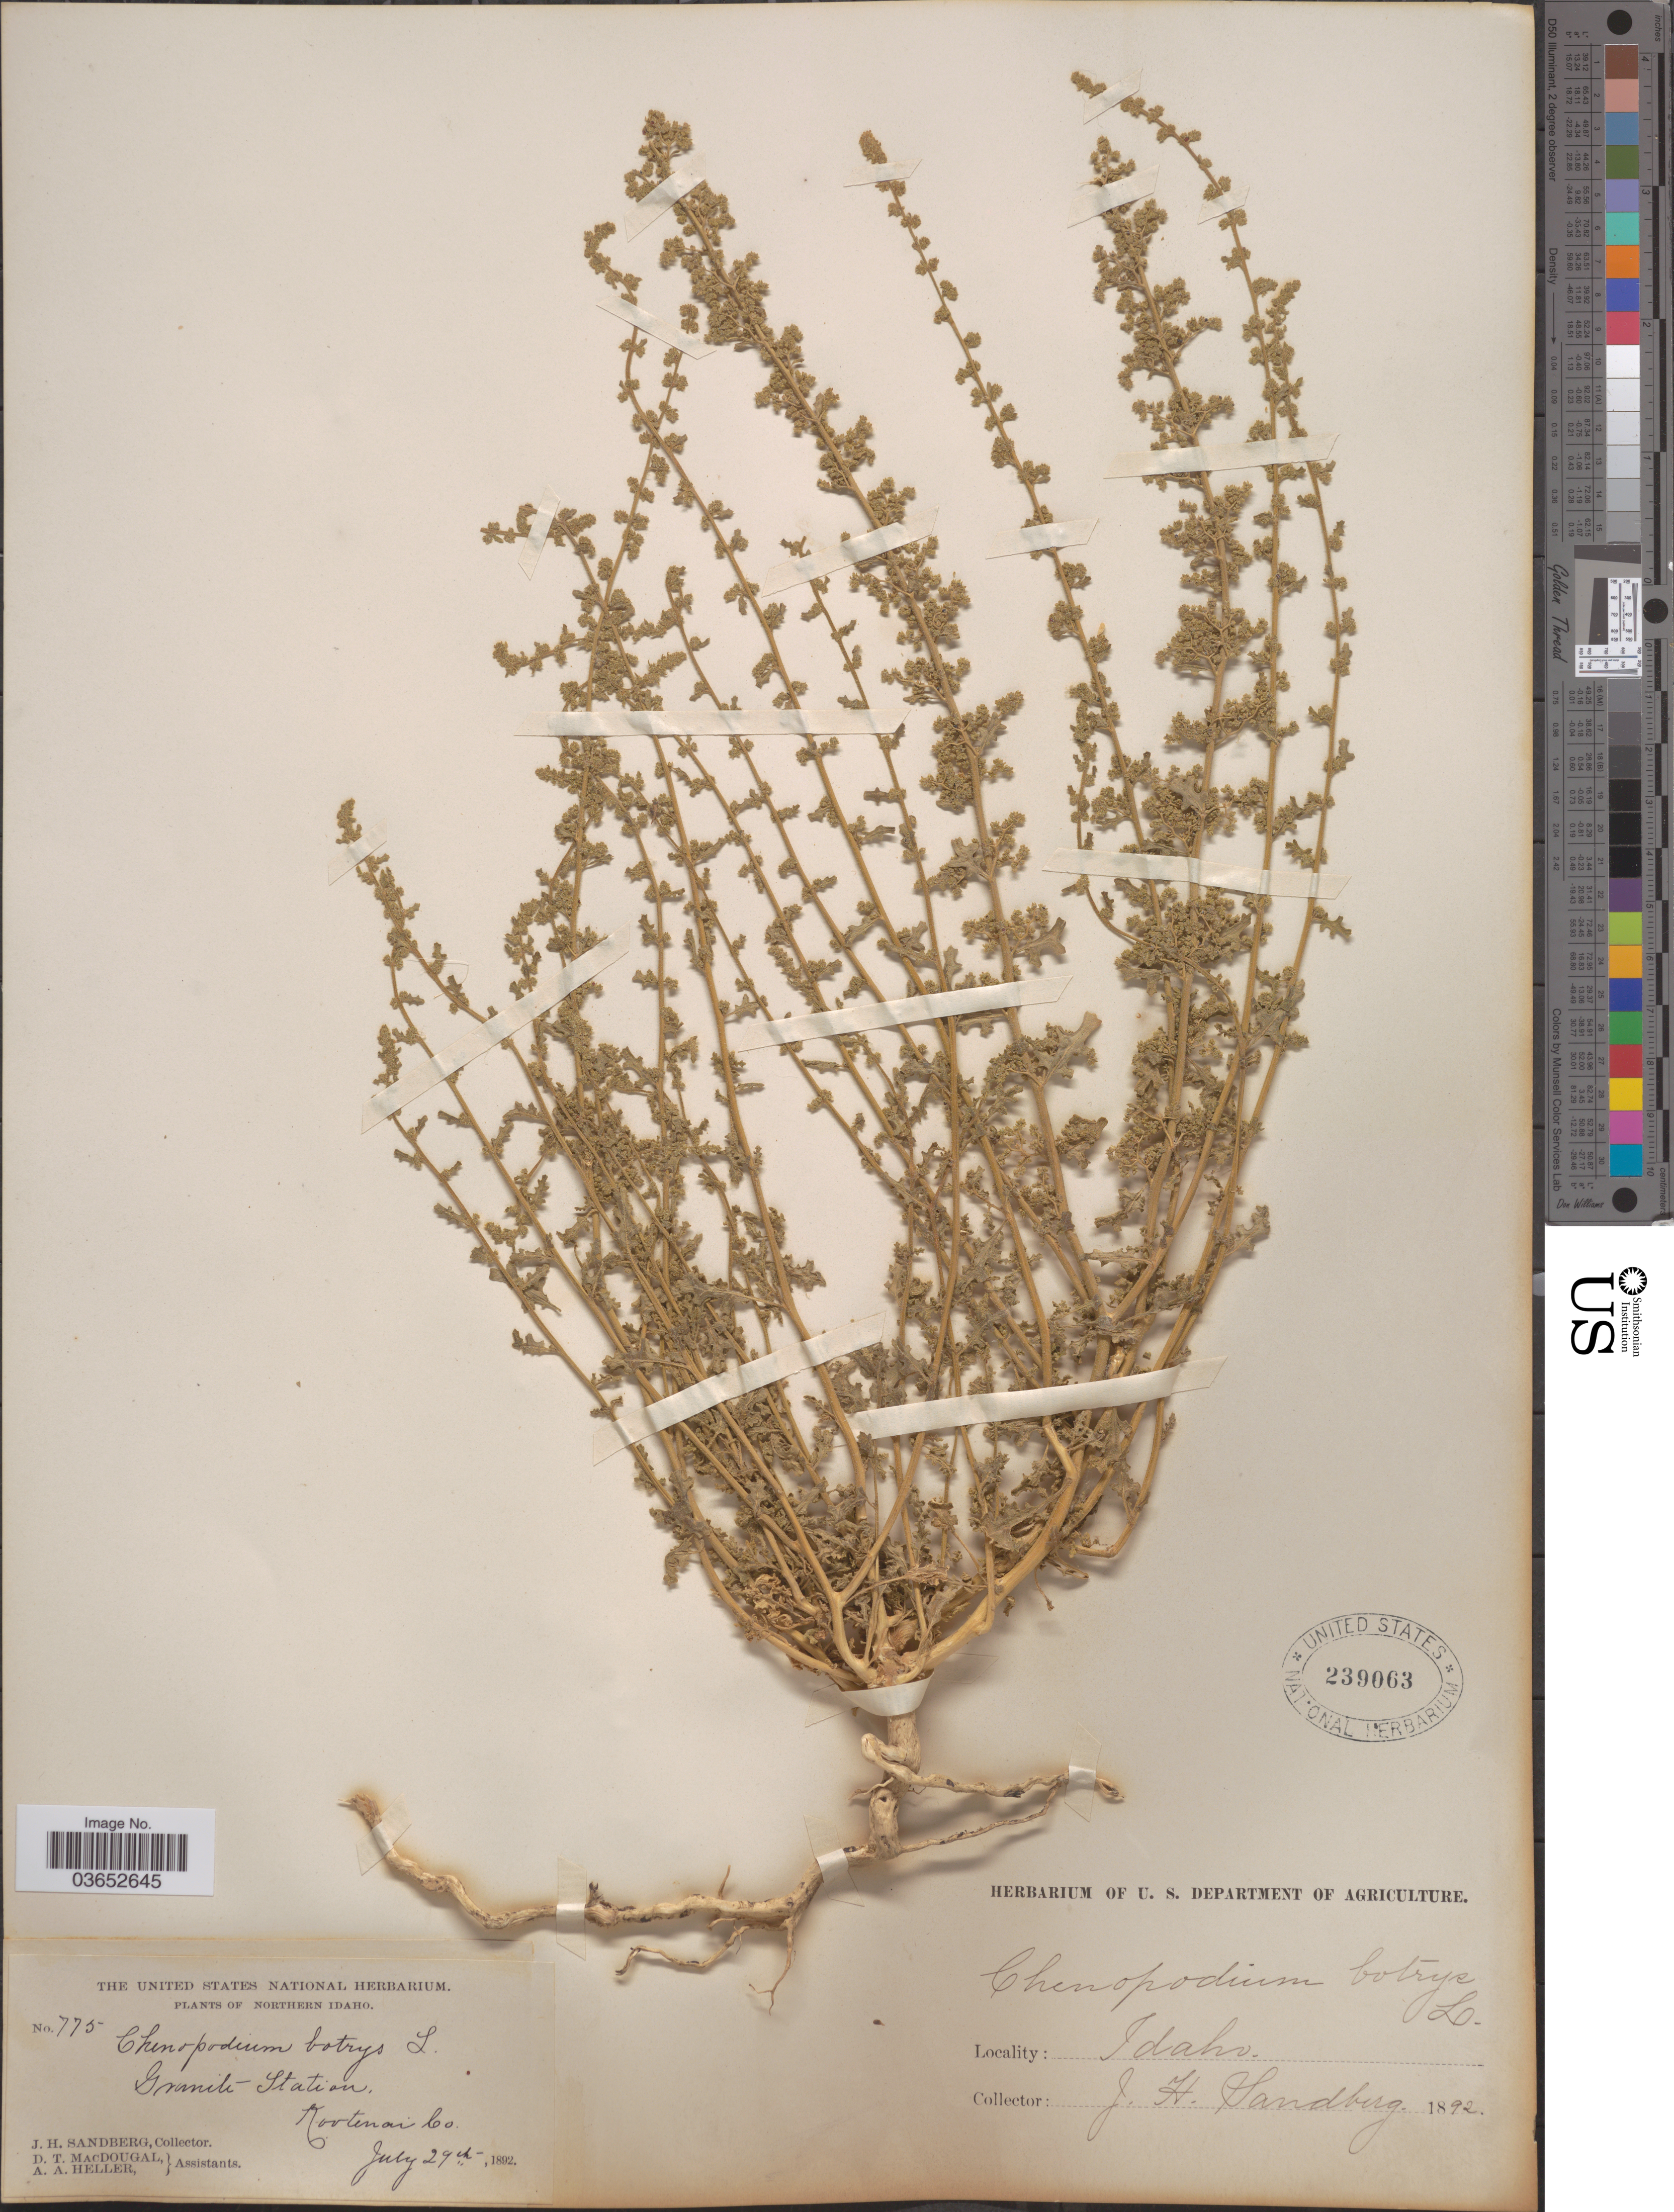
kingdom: Plantae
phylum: Tracheophyta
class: Magnoliopsida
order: Caryophyllales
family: Amaranthaceae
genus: Chenopodium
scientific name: Chenopodium botrys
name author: L.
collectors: J. H. Sandberg, D. T. MacDougal & A. A. Heller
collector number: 775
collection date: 1892-07-29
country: United States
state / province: Idaho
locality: Northern Idaho. Granite Station, Kootenai Co.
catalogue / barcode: US 239063